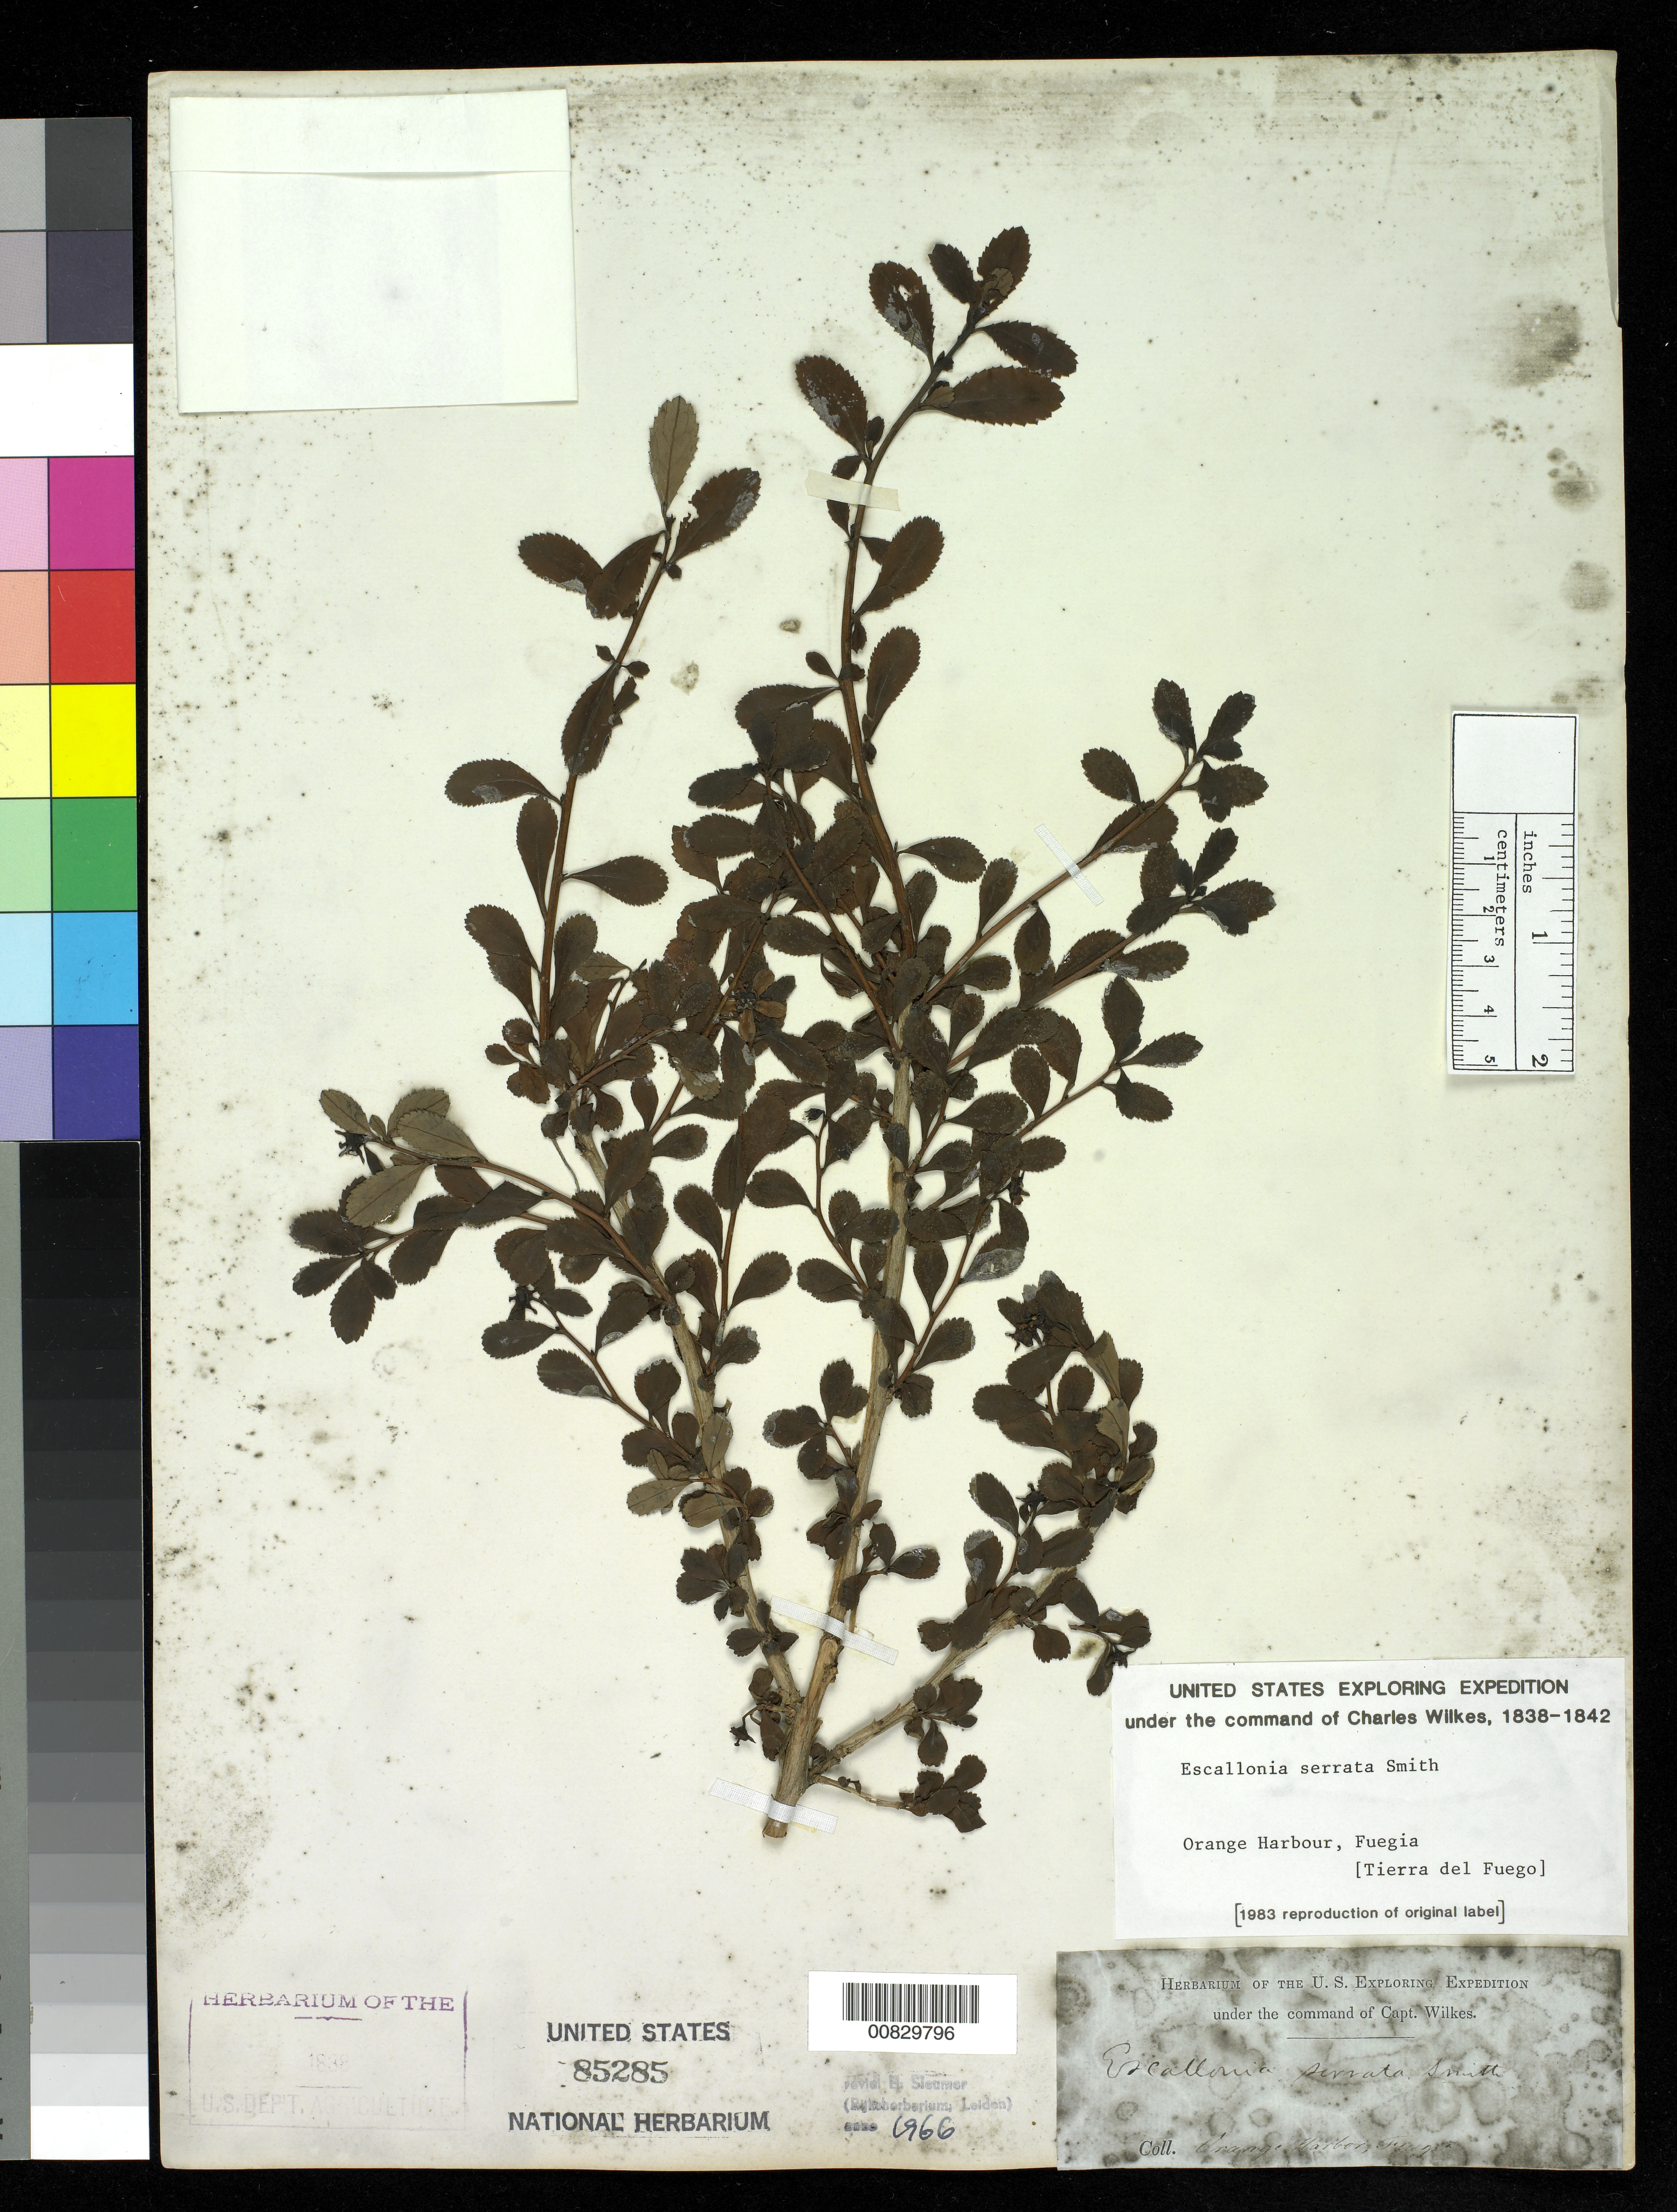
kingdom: Plantae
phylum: Tracheophyta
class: Magnoliopsida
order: Escalloniales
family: Escalloniaceae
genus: Escallonia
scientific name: Escallonia serrata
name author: Sm.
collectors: Wilkes Explor. Exped.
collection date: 1838/1842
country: Argentina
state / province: Tierra del Fuego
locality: Orange Harbor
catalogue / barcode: US 85285